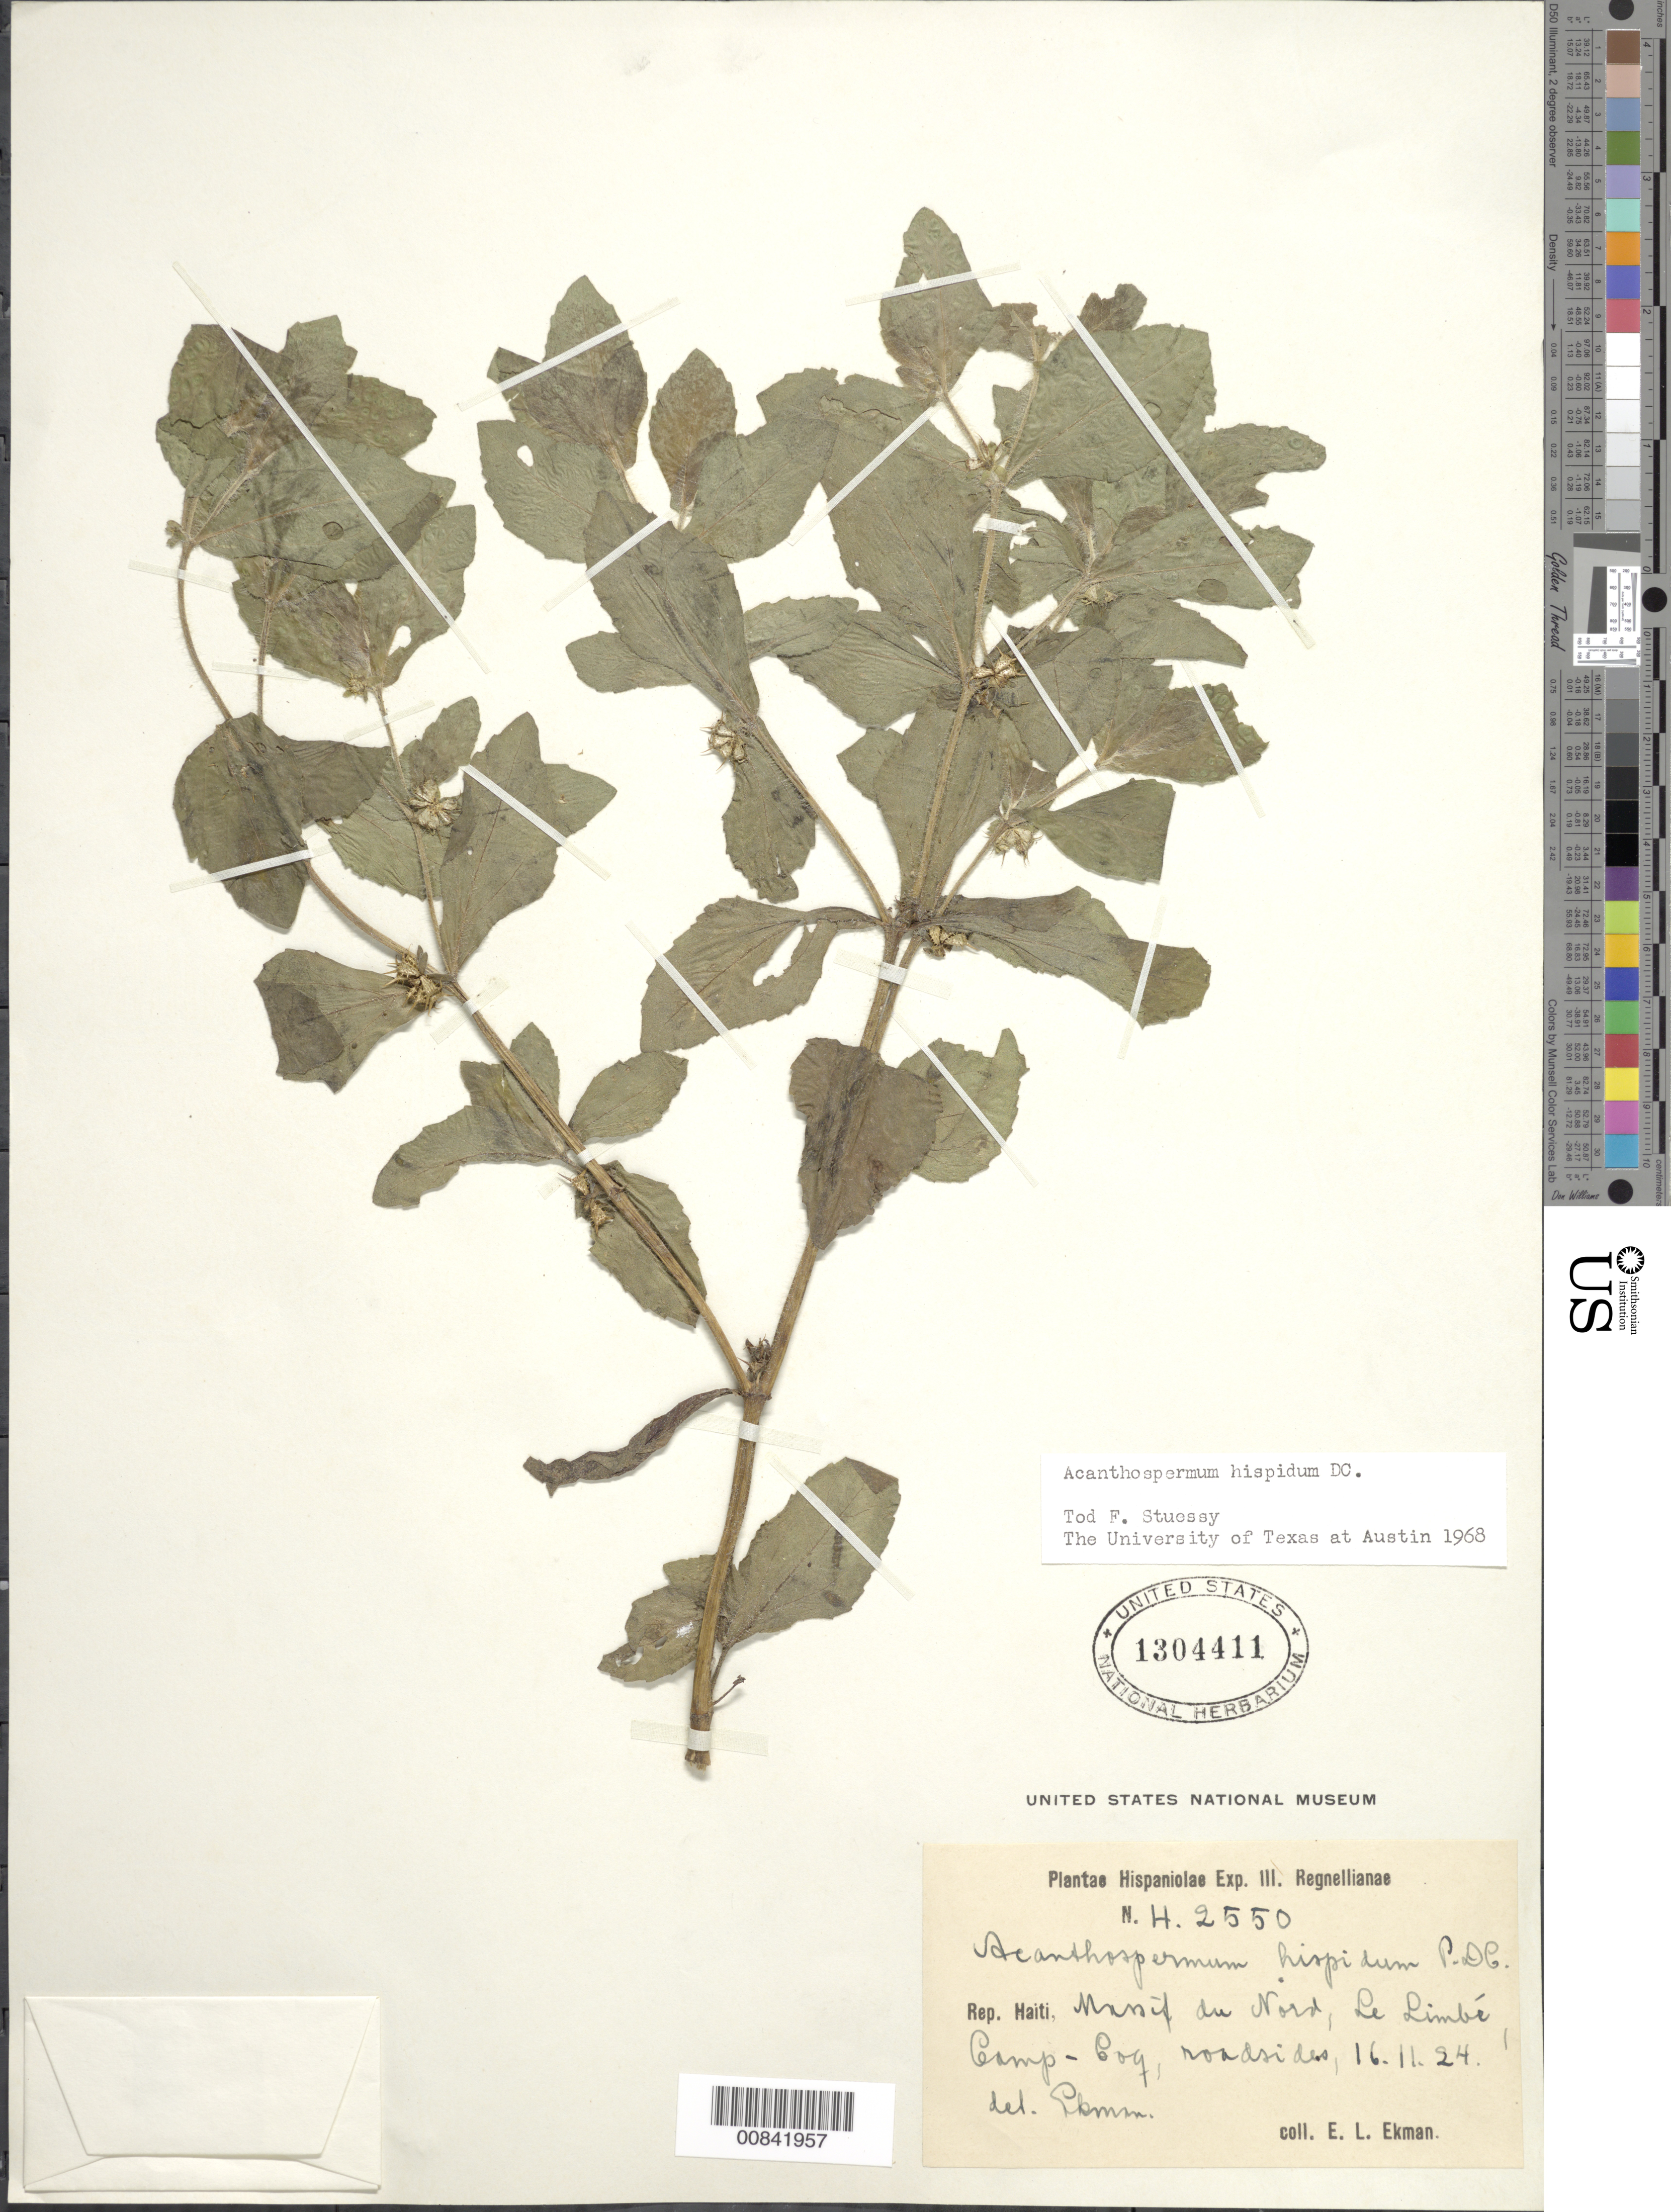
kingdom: Plantae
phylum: Tracheophyta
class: Magnoliopsida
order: Asterales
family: Asteraceae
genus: Acanthospermum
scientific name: Acanthospermum hispidum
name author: DC.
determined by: Stuessy, T. F.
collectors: E. L. Ekman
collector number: H 2550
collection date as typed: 19 Nov 1924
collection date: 1924-11-19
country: Haiti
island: Hispaniola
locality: Massif du Nord, Le Limbé, Camp-Coq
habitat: Roadsides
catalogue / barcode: US 1304411